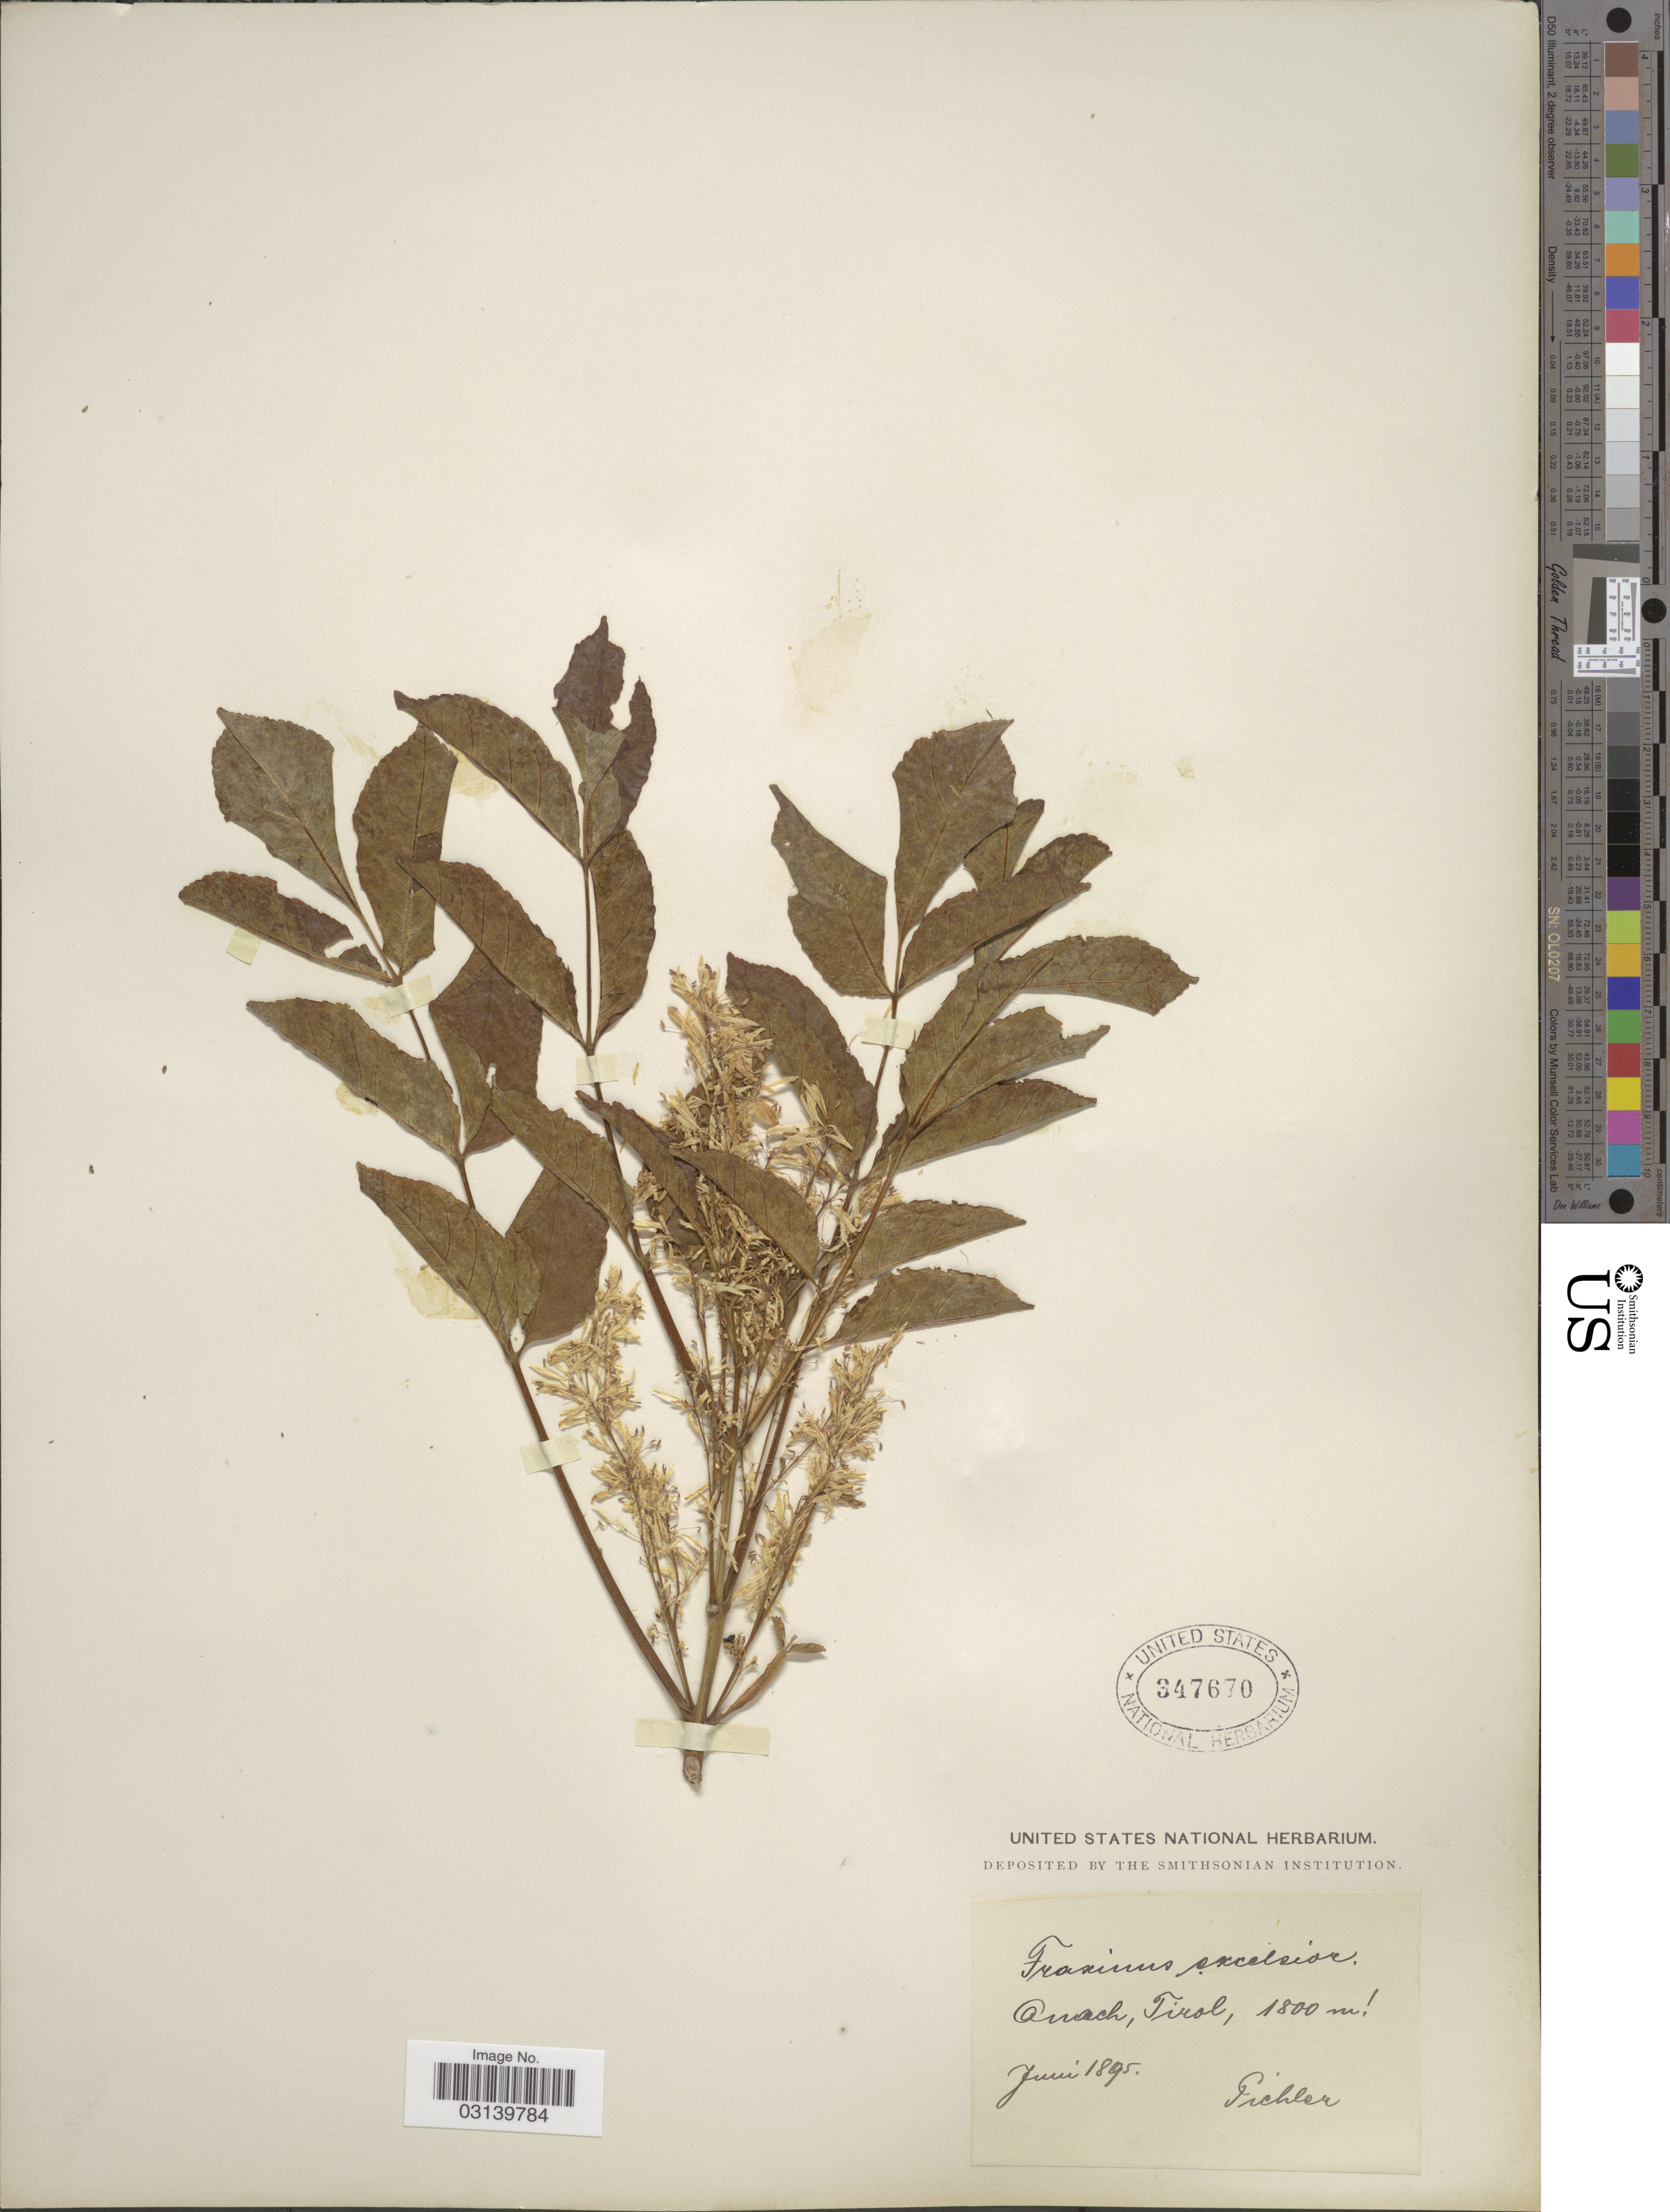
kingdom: Plantae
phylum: Tracheophyta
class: Magnoliopsida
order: Lamiales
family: Oleaceae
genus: Fraxinus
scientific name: Fraxinus excelsior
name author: L.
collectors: Pichler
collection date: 1895-06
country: Italy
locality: Onach, Tirol.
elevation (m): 1800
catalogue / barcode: US 347670